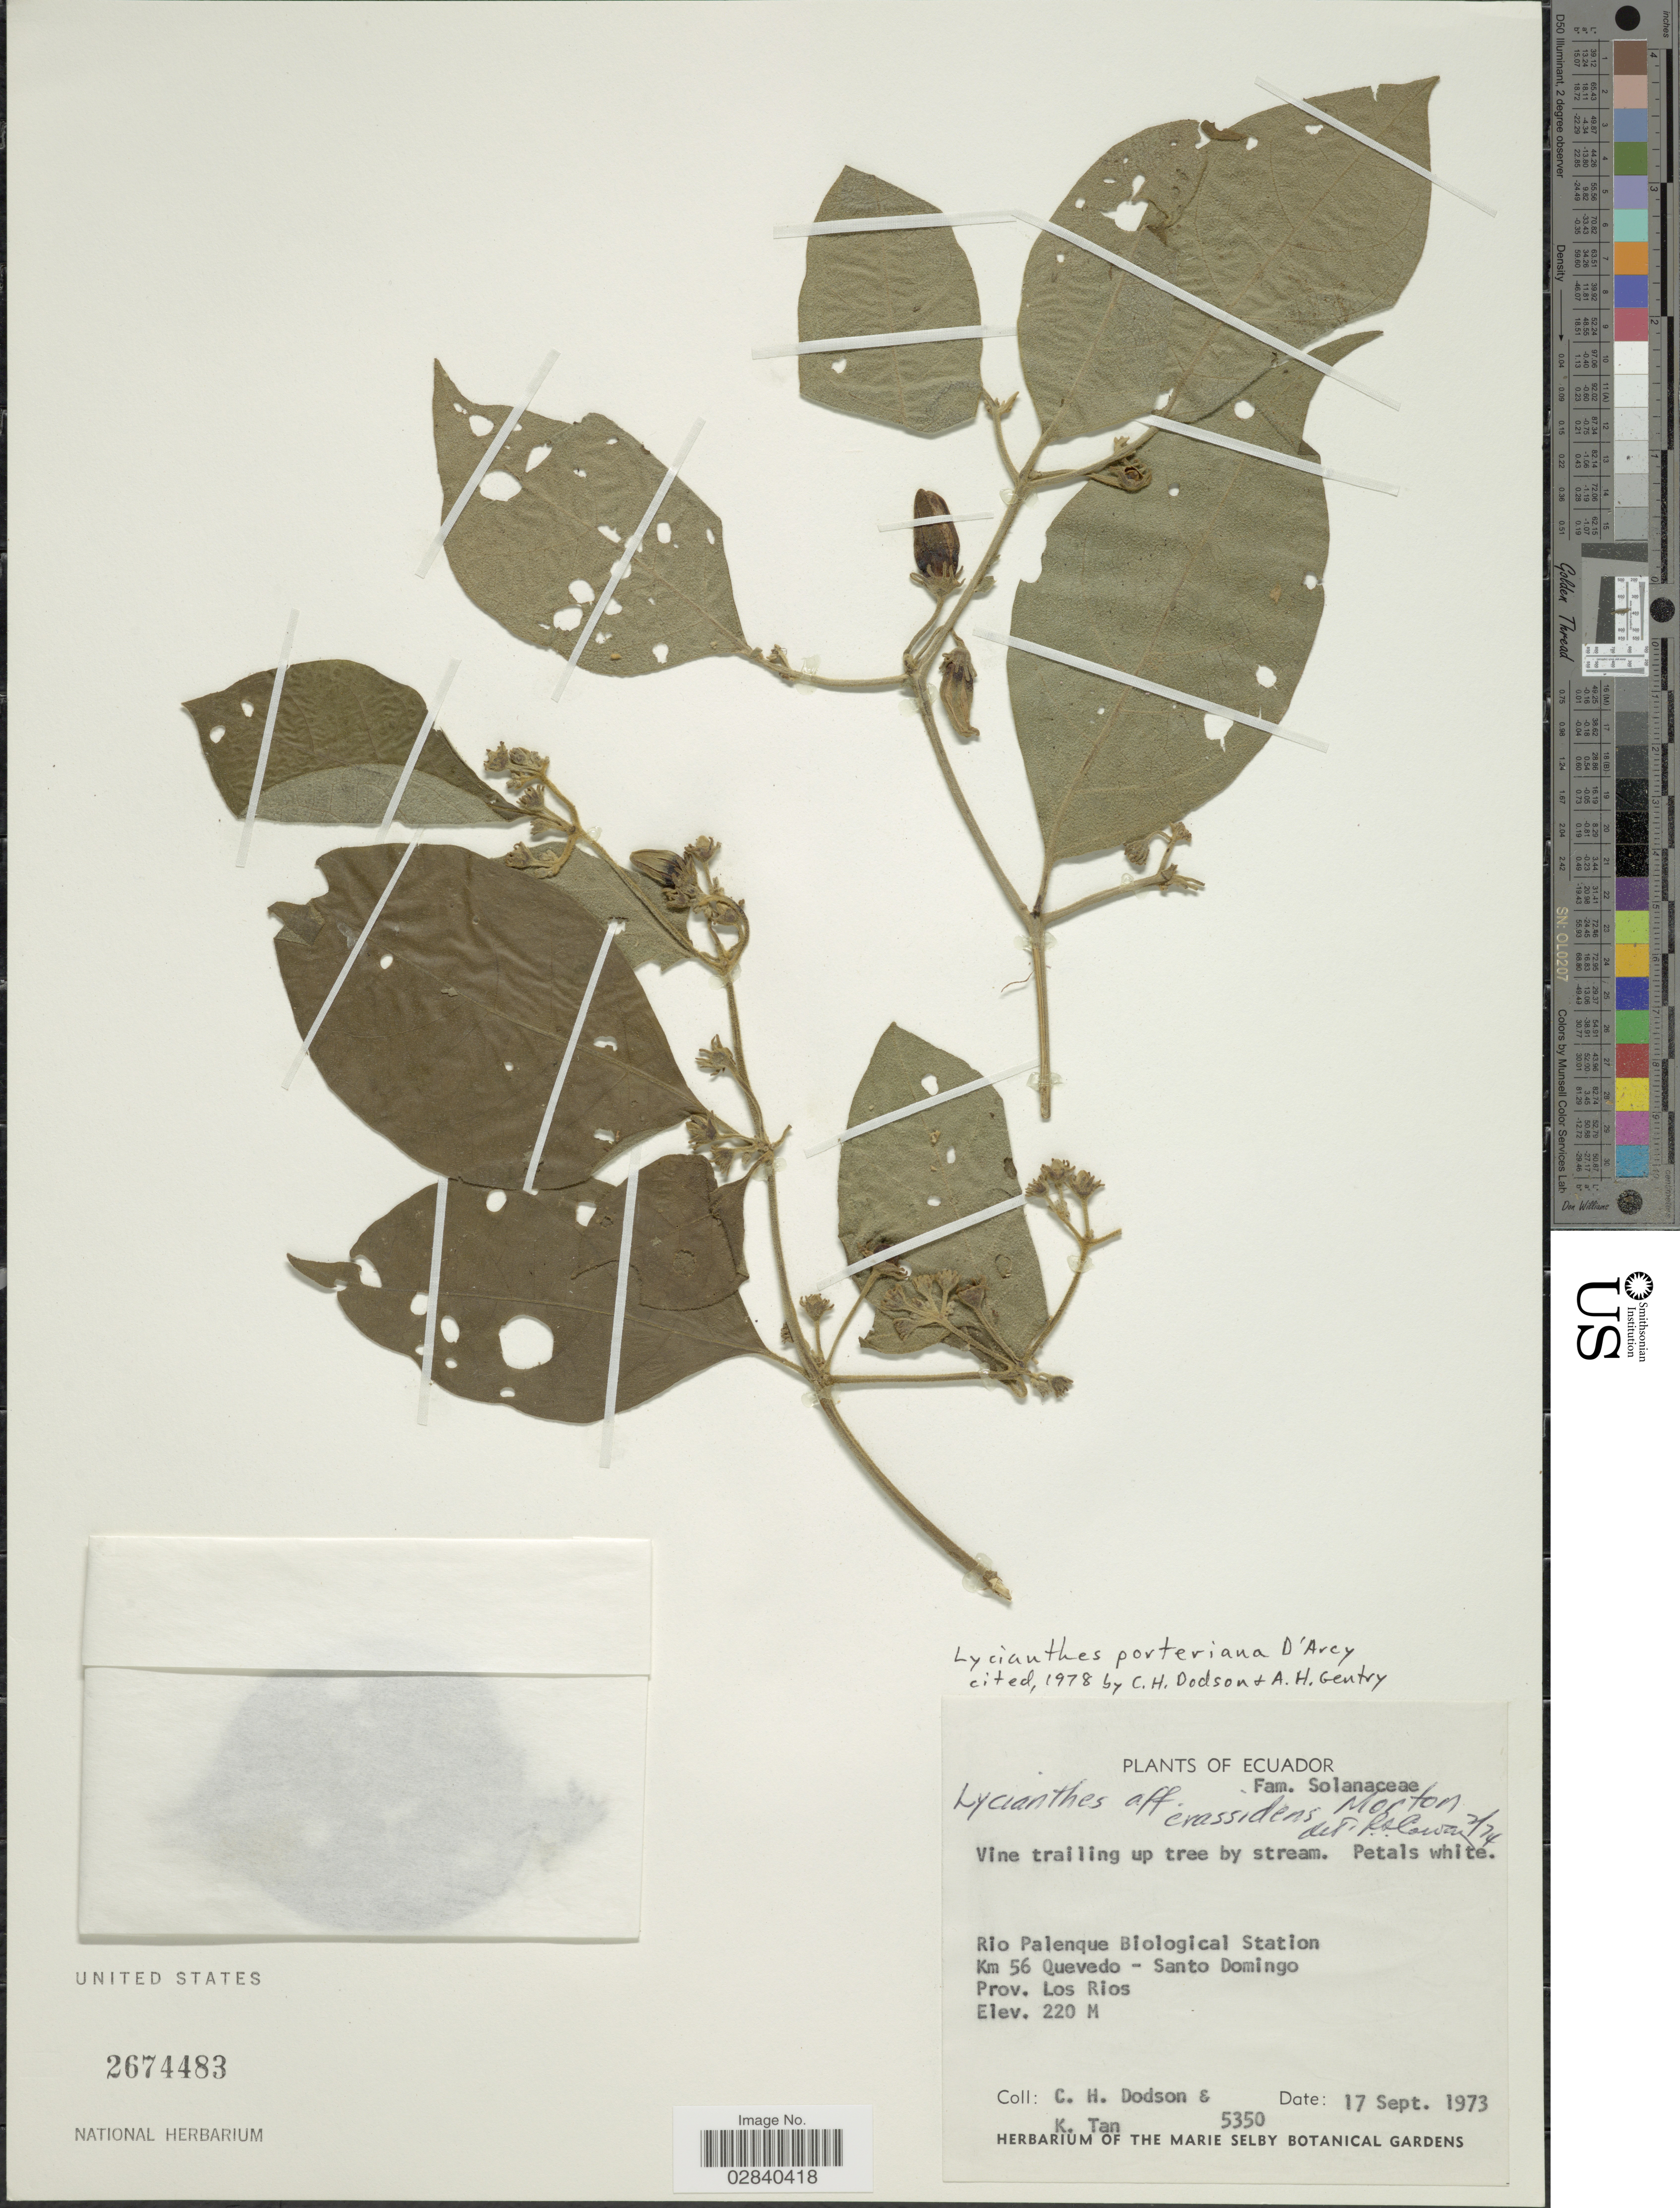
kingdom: Plantae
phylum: Tracheophyta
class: Magnoliopsida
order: Solanales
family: Solanaceae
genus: Lycianthes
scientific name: Lycianthes porteriana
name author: D'Arcy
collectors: C. H. Dodson & K. Tan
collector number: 5350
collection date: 1973-09-17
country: Ecuador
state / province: Los Ríos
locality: Rio Palenque Biological Station, Km 56 Quevedo - Santo Domingo. Prov. Los Rios.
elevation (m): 220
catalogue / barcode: US 2674483